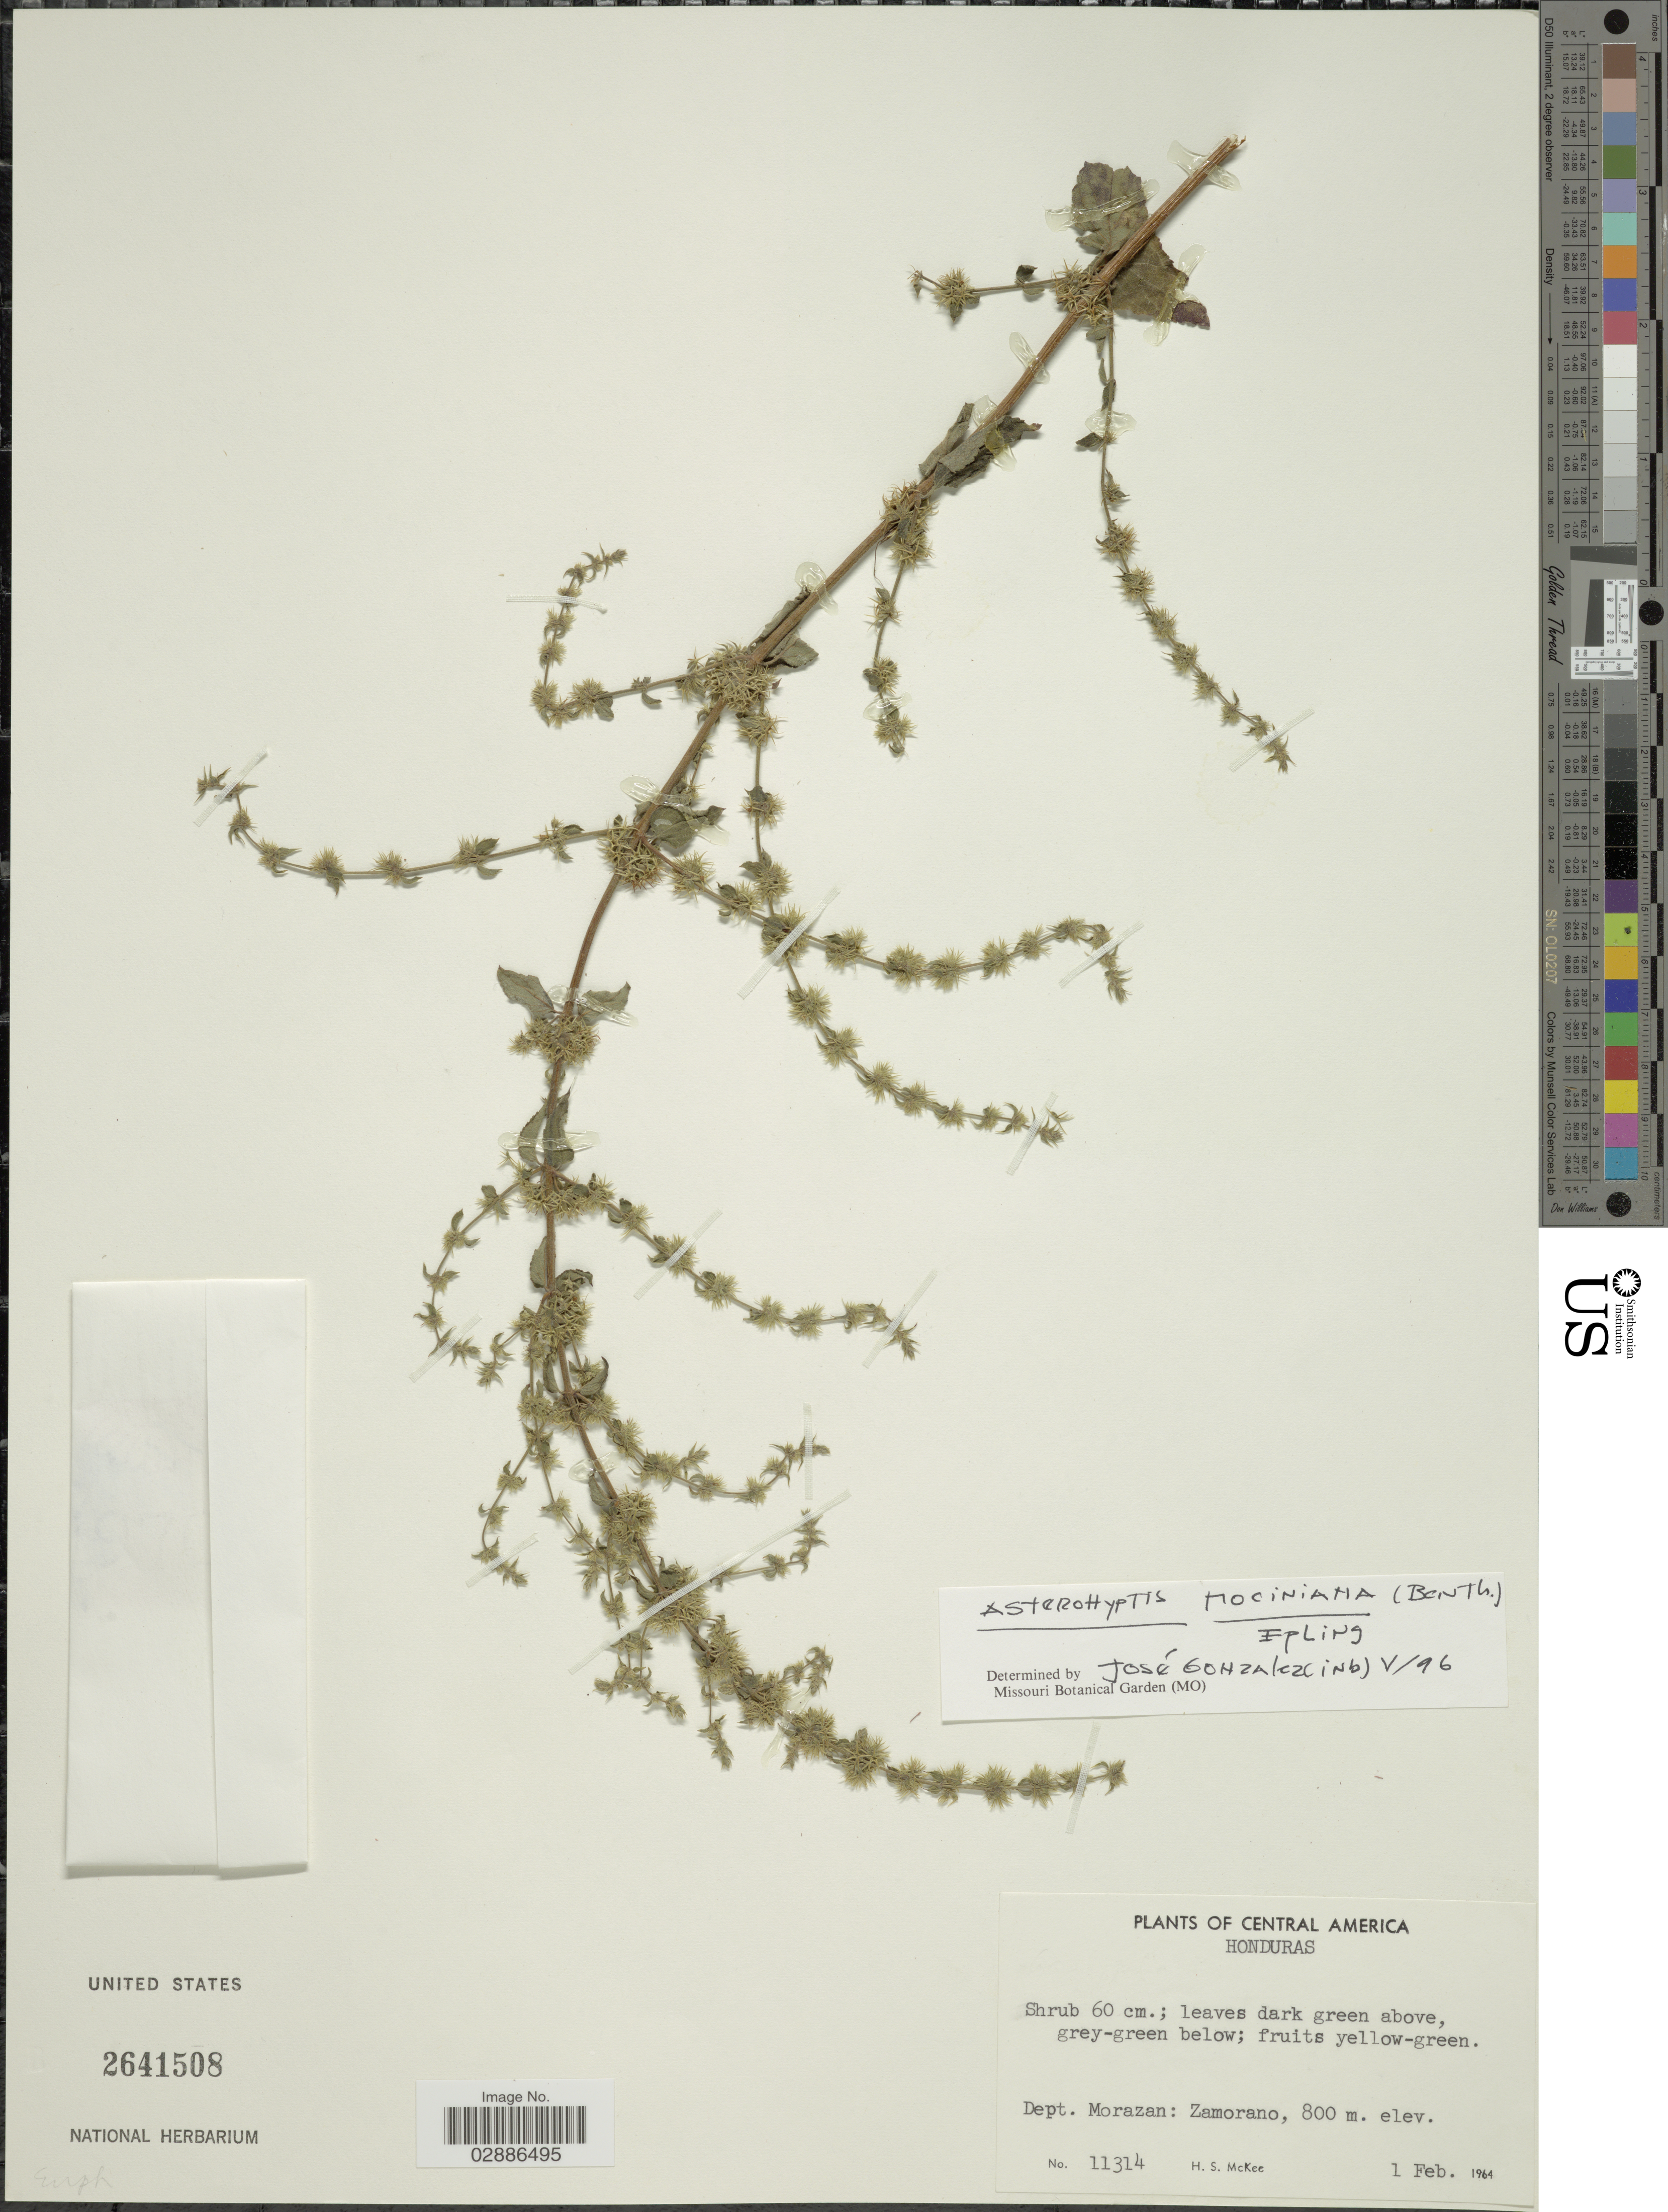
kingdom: Plantae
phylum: Tracheophyta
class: Magnoliopsida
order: Lamiales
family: Lamiaceae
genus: Asterohyptis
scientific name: Asterohyptis mociniana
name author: (Benth.) Epling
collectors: H. S. McKee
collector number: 11314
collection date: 1964-02-01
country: Honduras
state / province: Fco. Morazán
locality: Dept. Morazan: Zamorano.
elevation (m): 800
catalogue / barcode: US 2641508